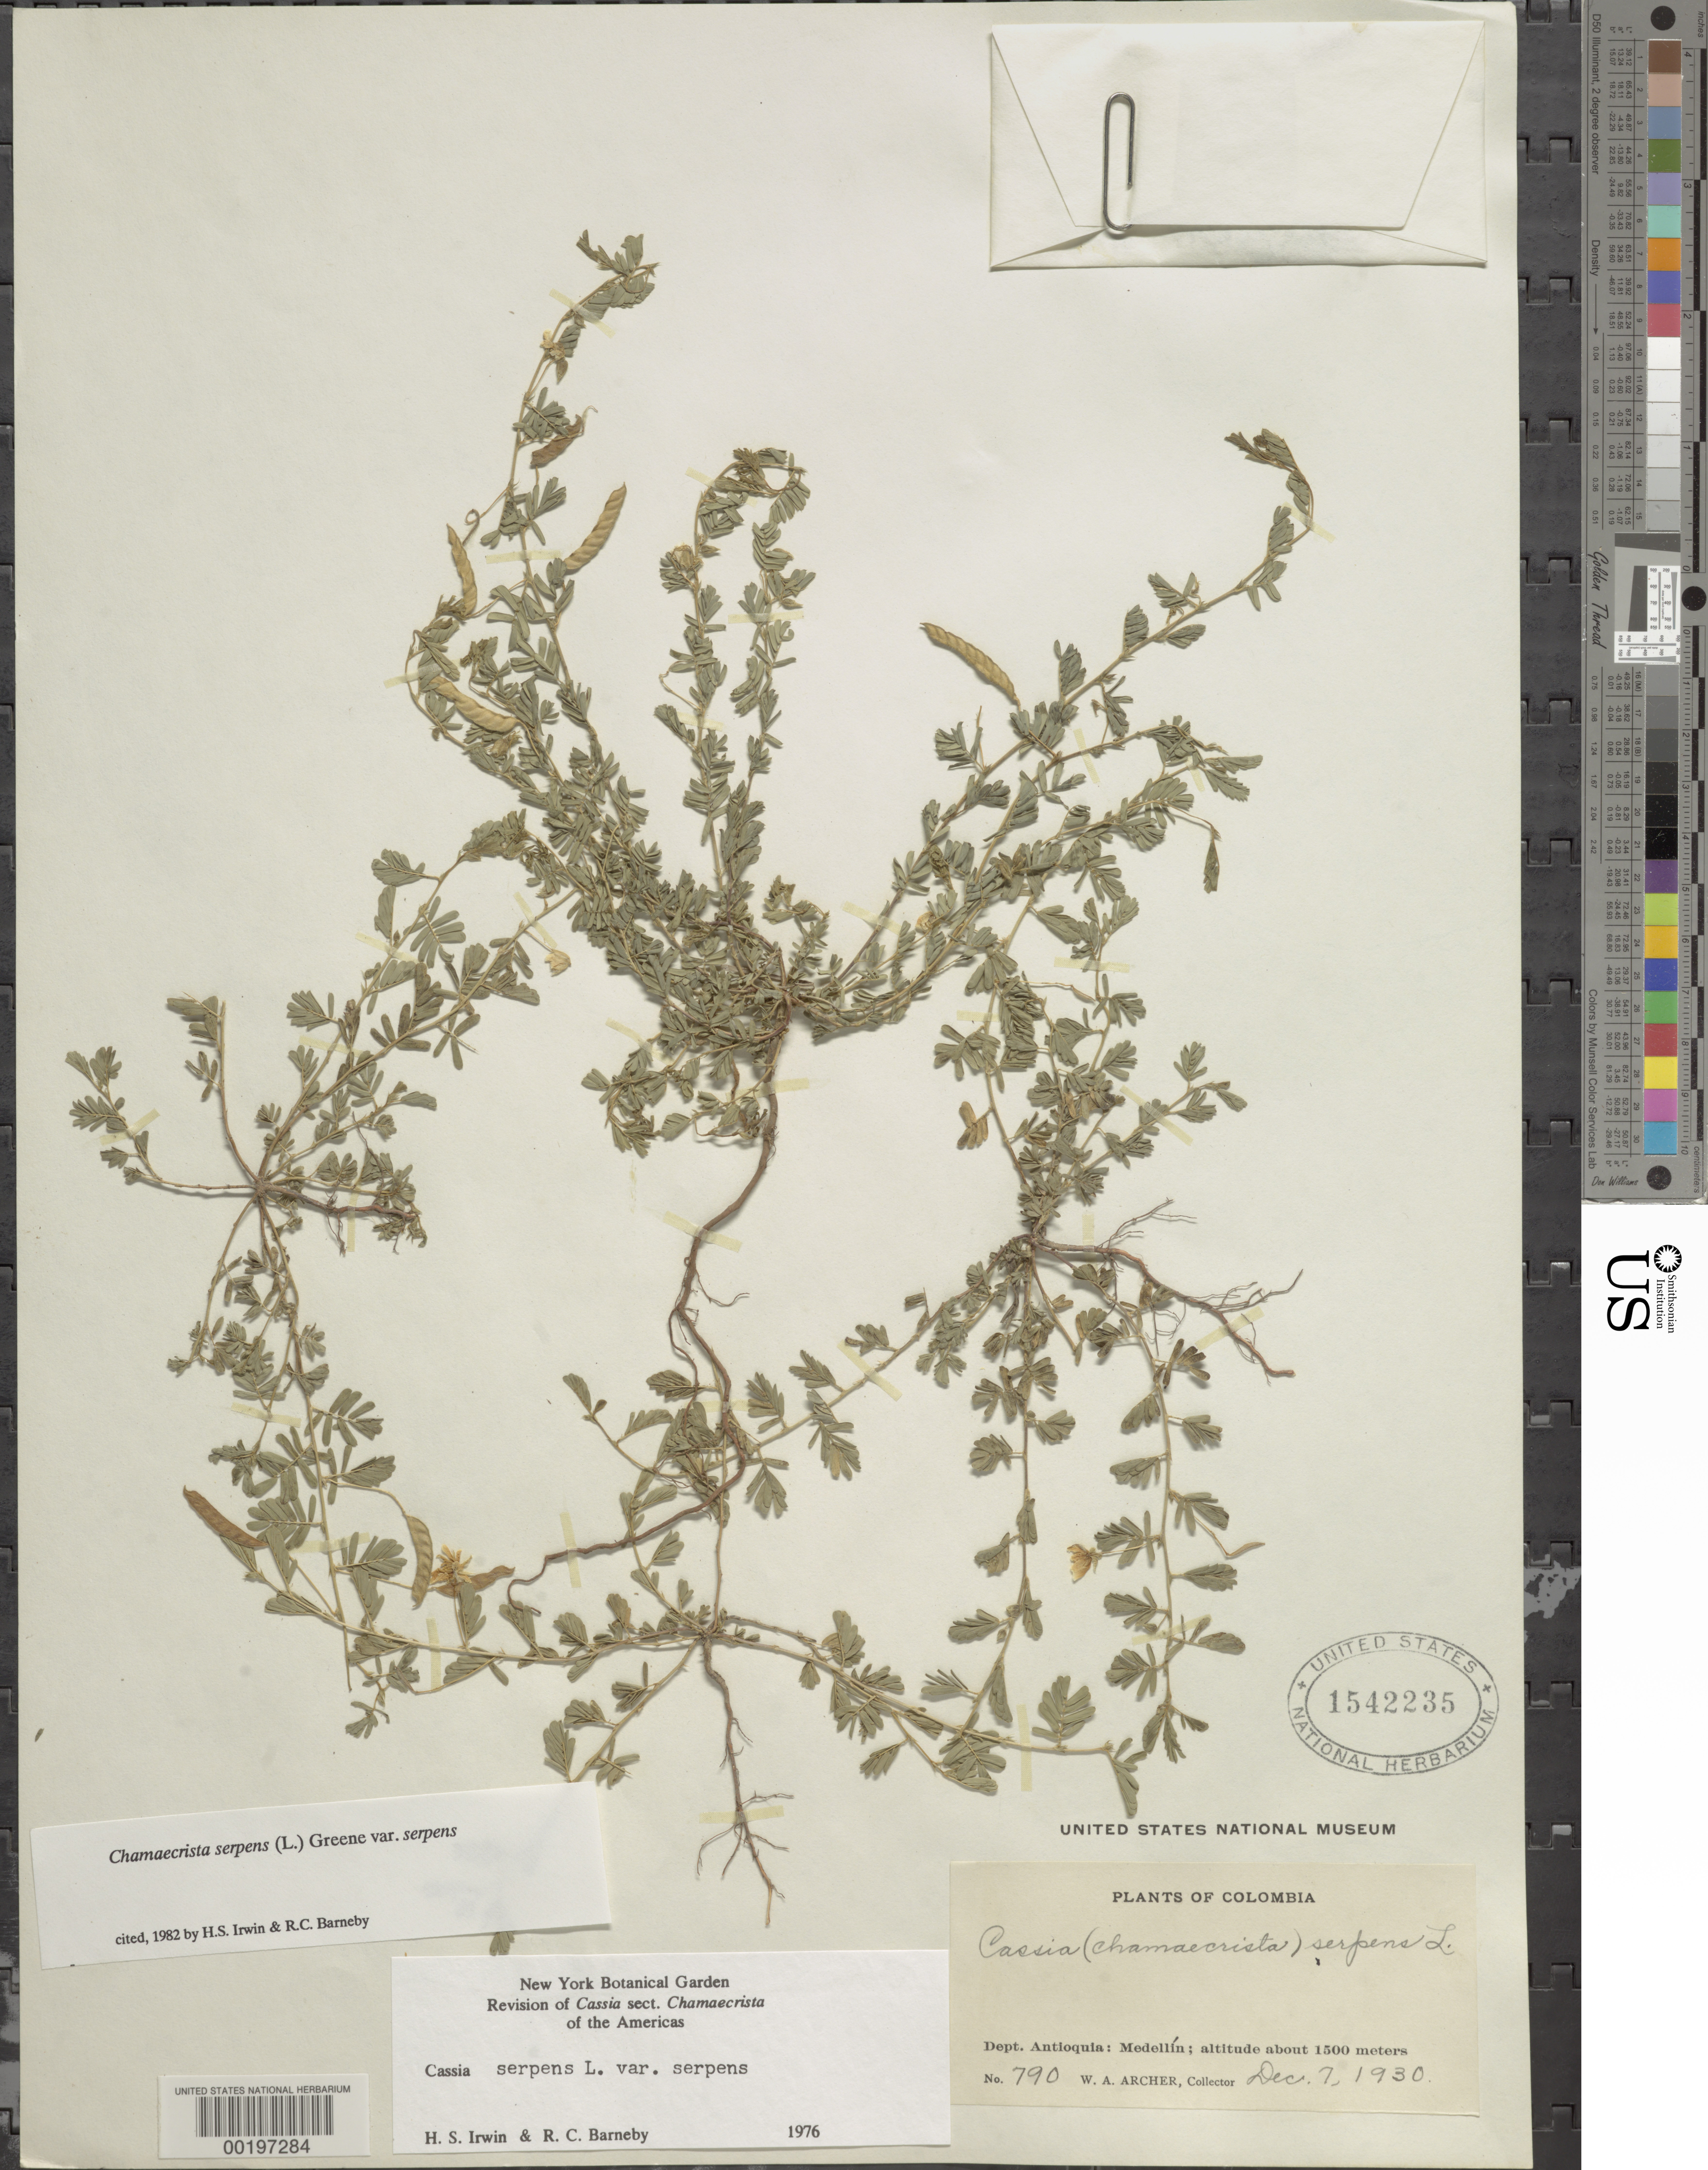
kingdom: Plantae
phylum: Tracheophyta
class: Magnoliopsida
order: Fabales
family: Fabaceae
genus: Chamaecrista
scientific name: Chamaecrista serpens var. serpens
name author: (L.) Greene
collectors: W. A. Archer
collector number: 790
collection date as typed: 07 Dec 1930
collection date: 1930-12-07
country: Colombia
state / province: Antioquia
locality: Medellin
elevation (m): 1500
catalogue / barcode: US 1542235